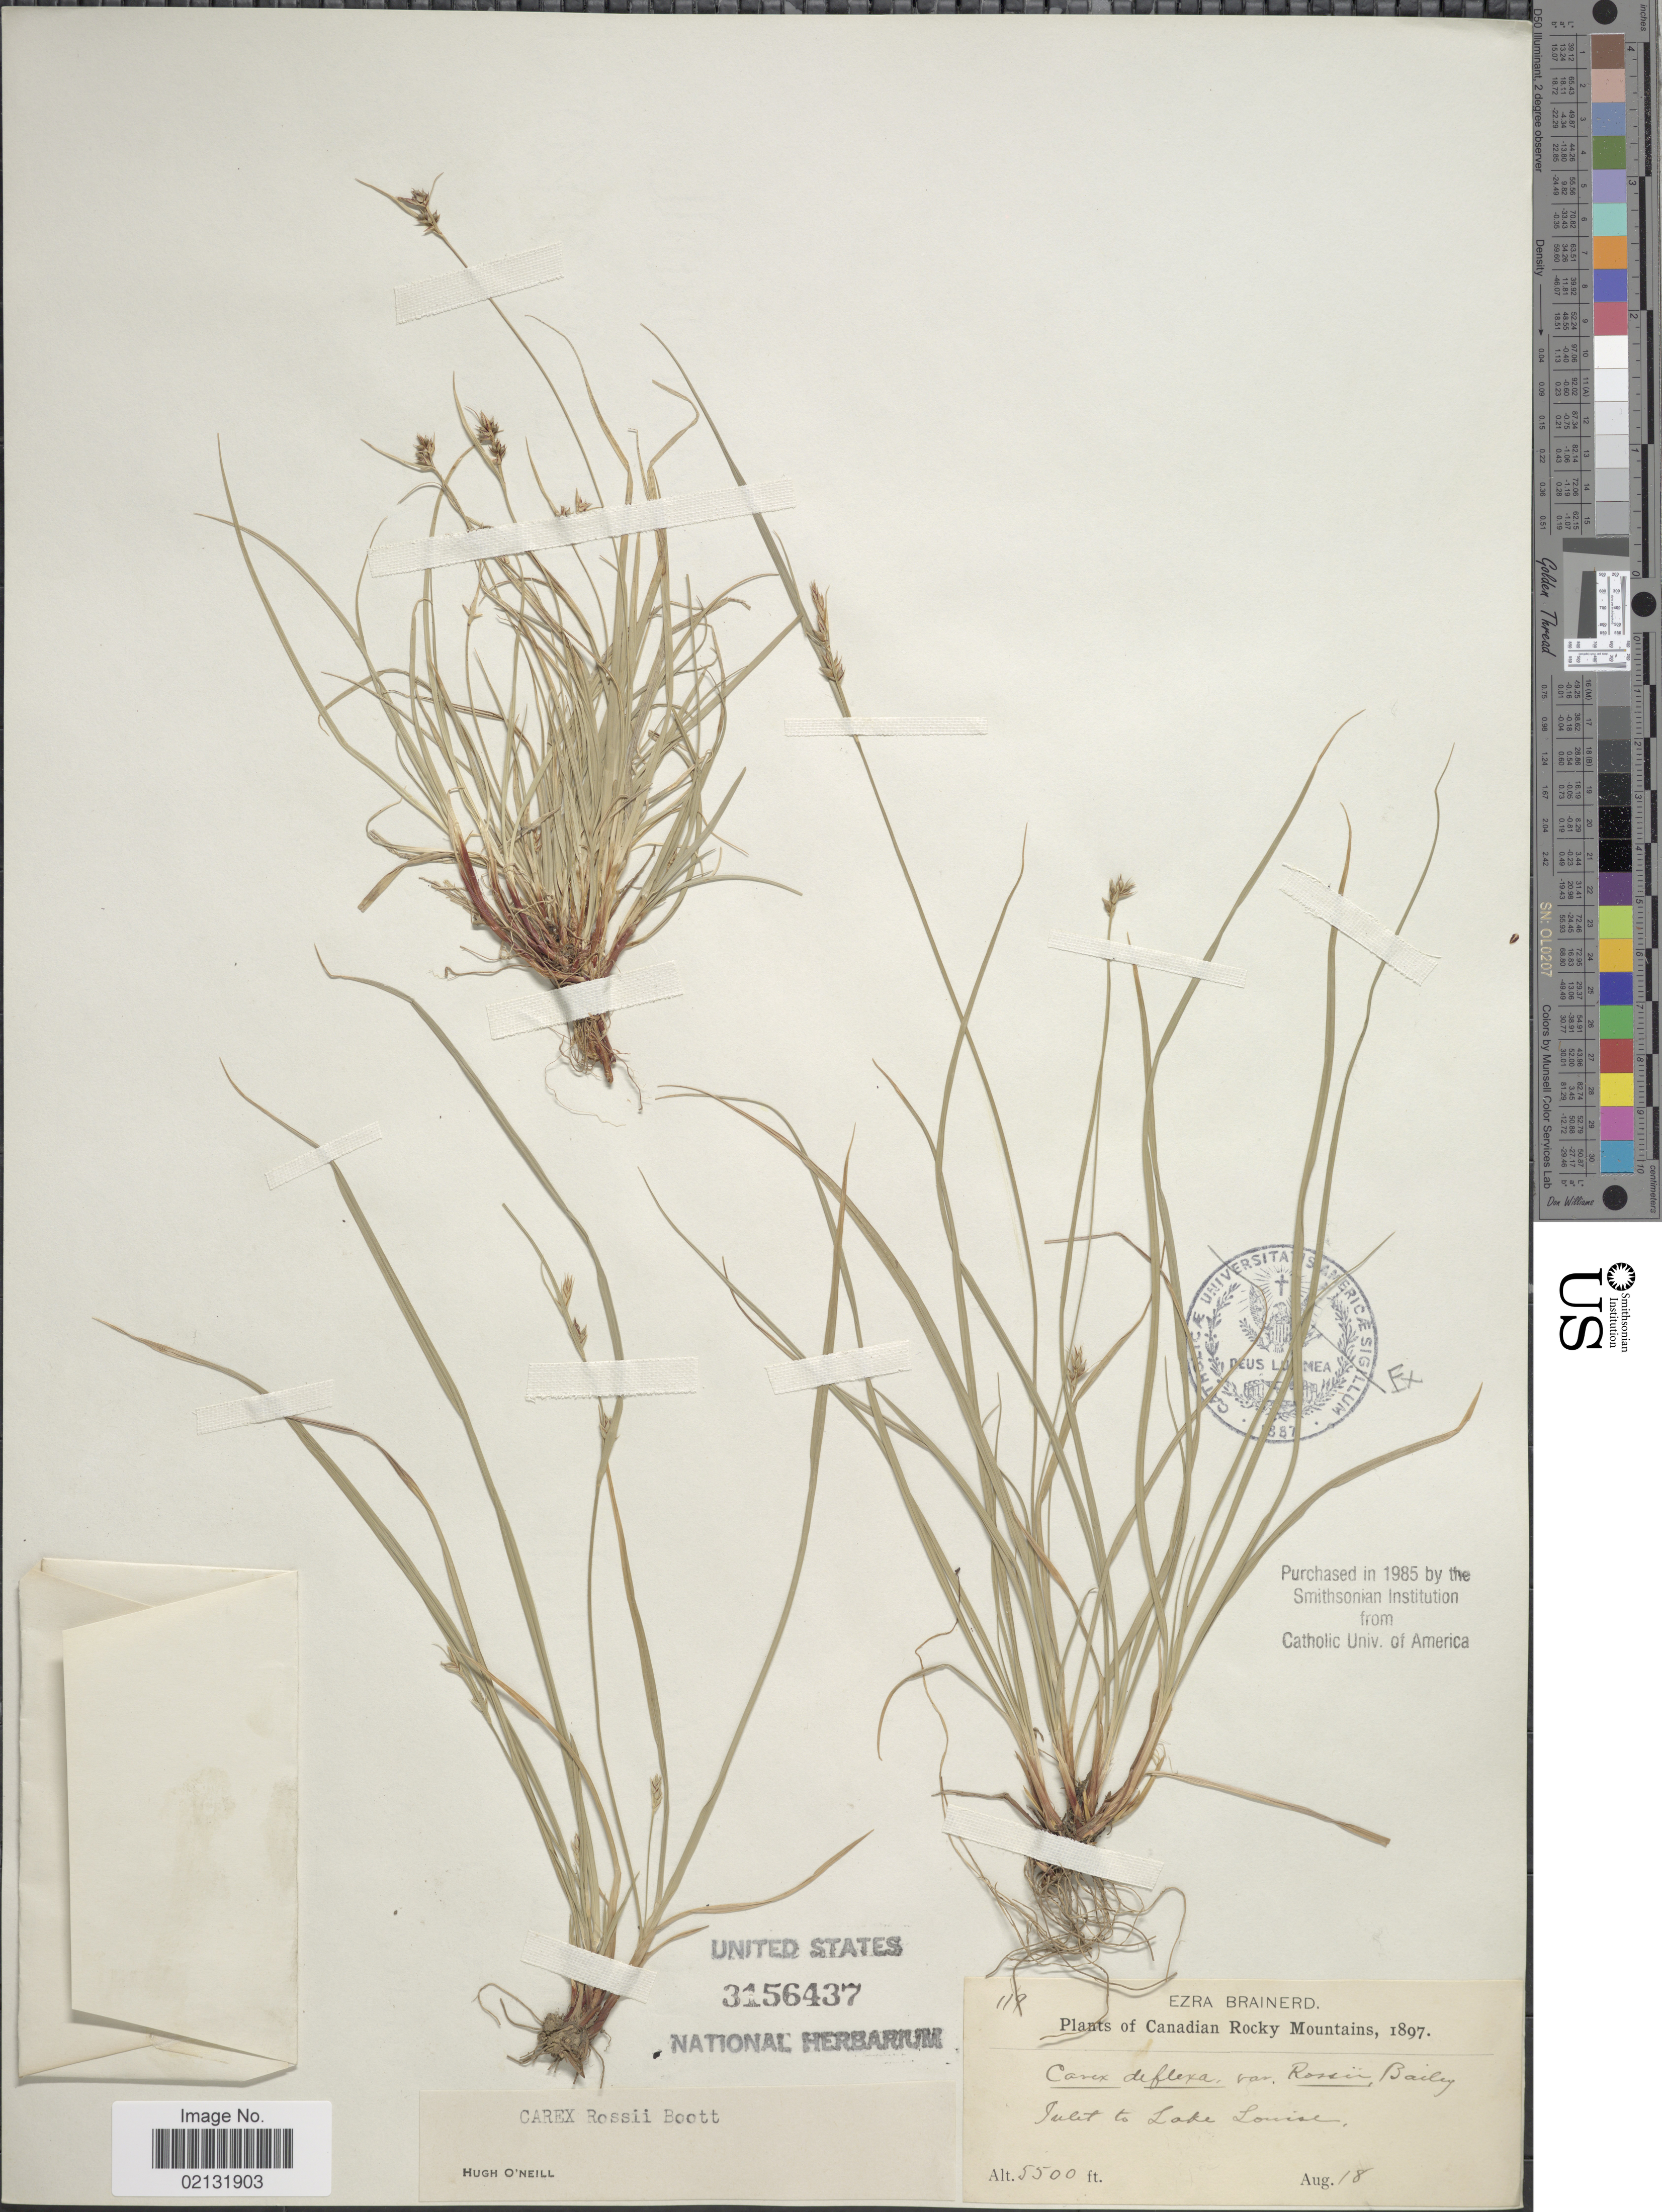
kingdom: Plantae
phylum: Tracheophyta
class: Liliopsida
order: Poales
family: Cyperaceae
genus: Carex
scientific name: Carex rossii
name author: Boott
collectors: E. Brainerd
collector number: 119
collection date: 1897-08-18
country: Canada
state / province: Alberta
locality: Canadian Rocky Mountains, Inlet to Lake Louise,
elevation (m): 1676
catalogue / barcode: US 3156437